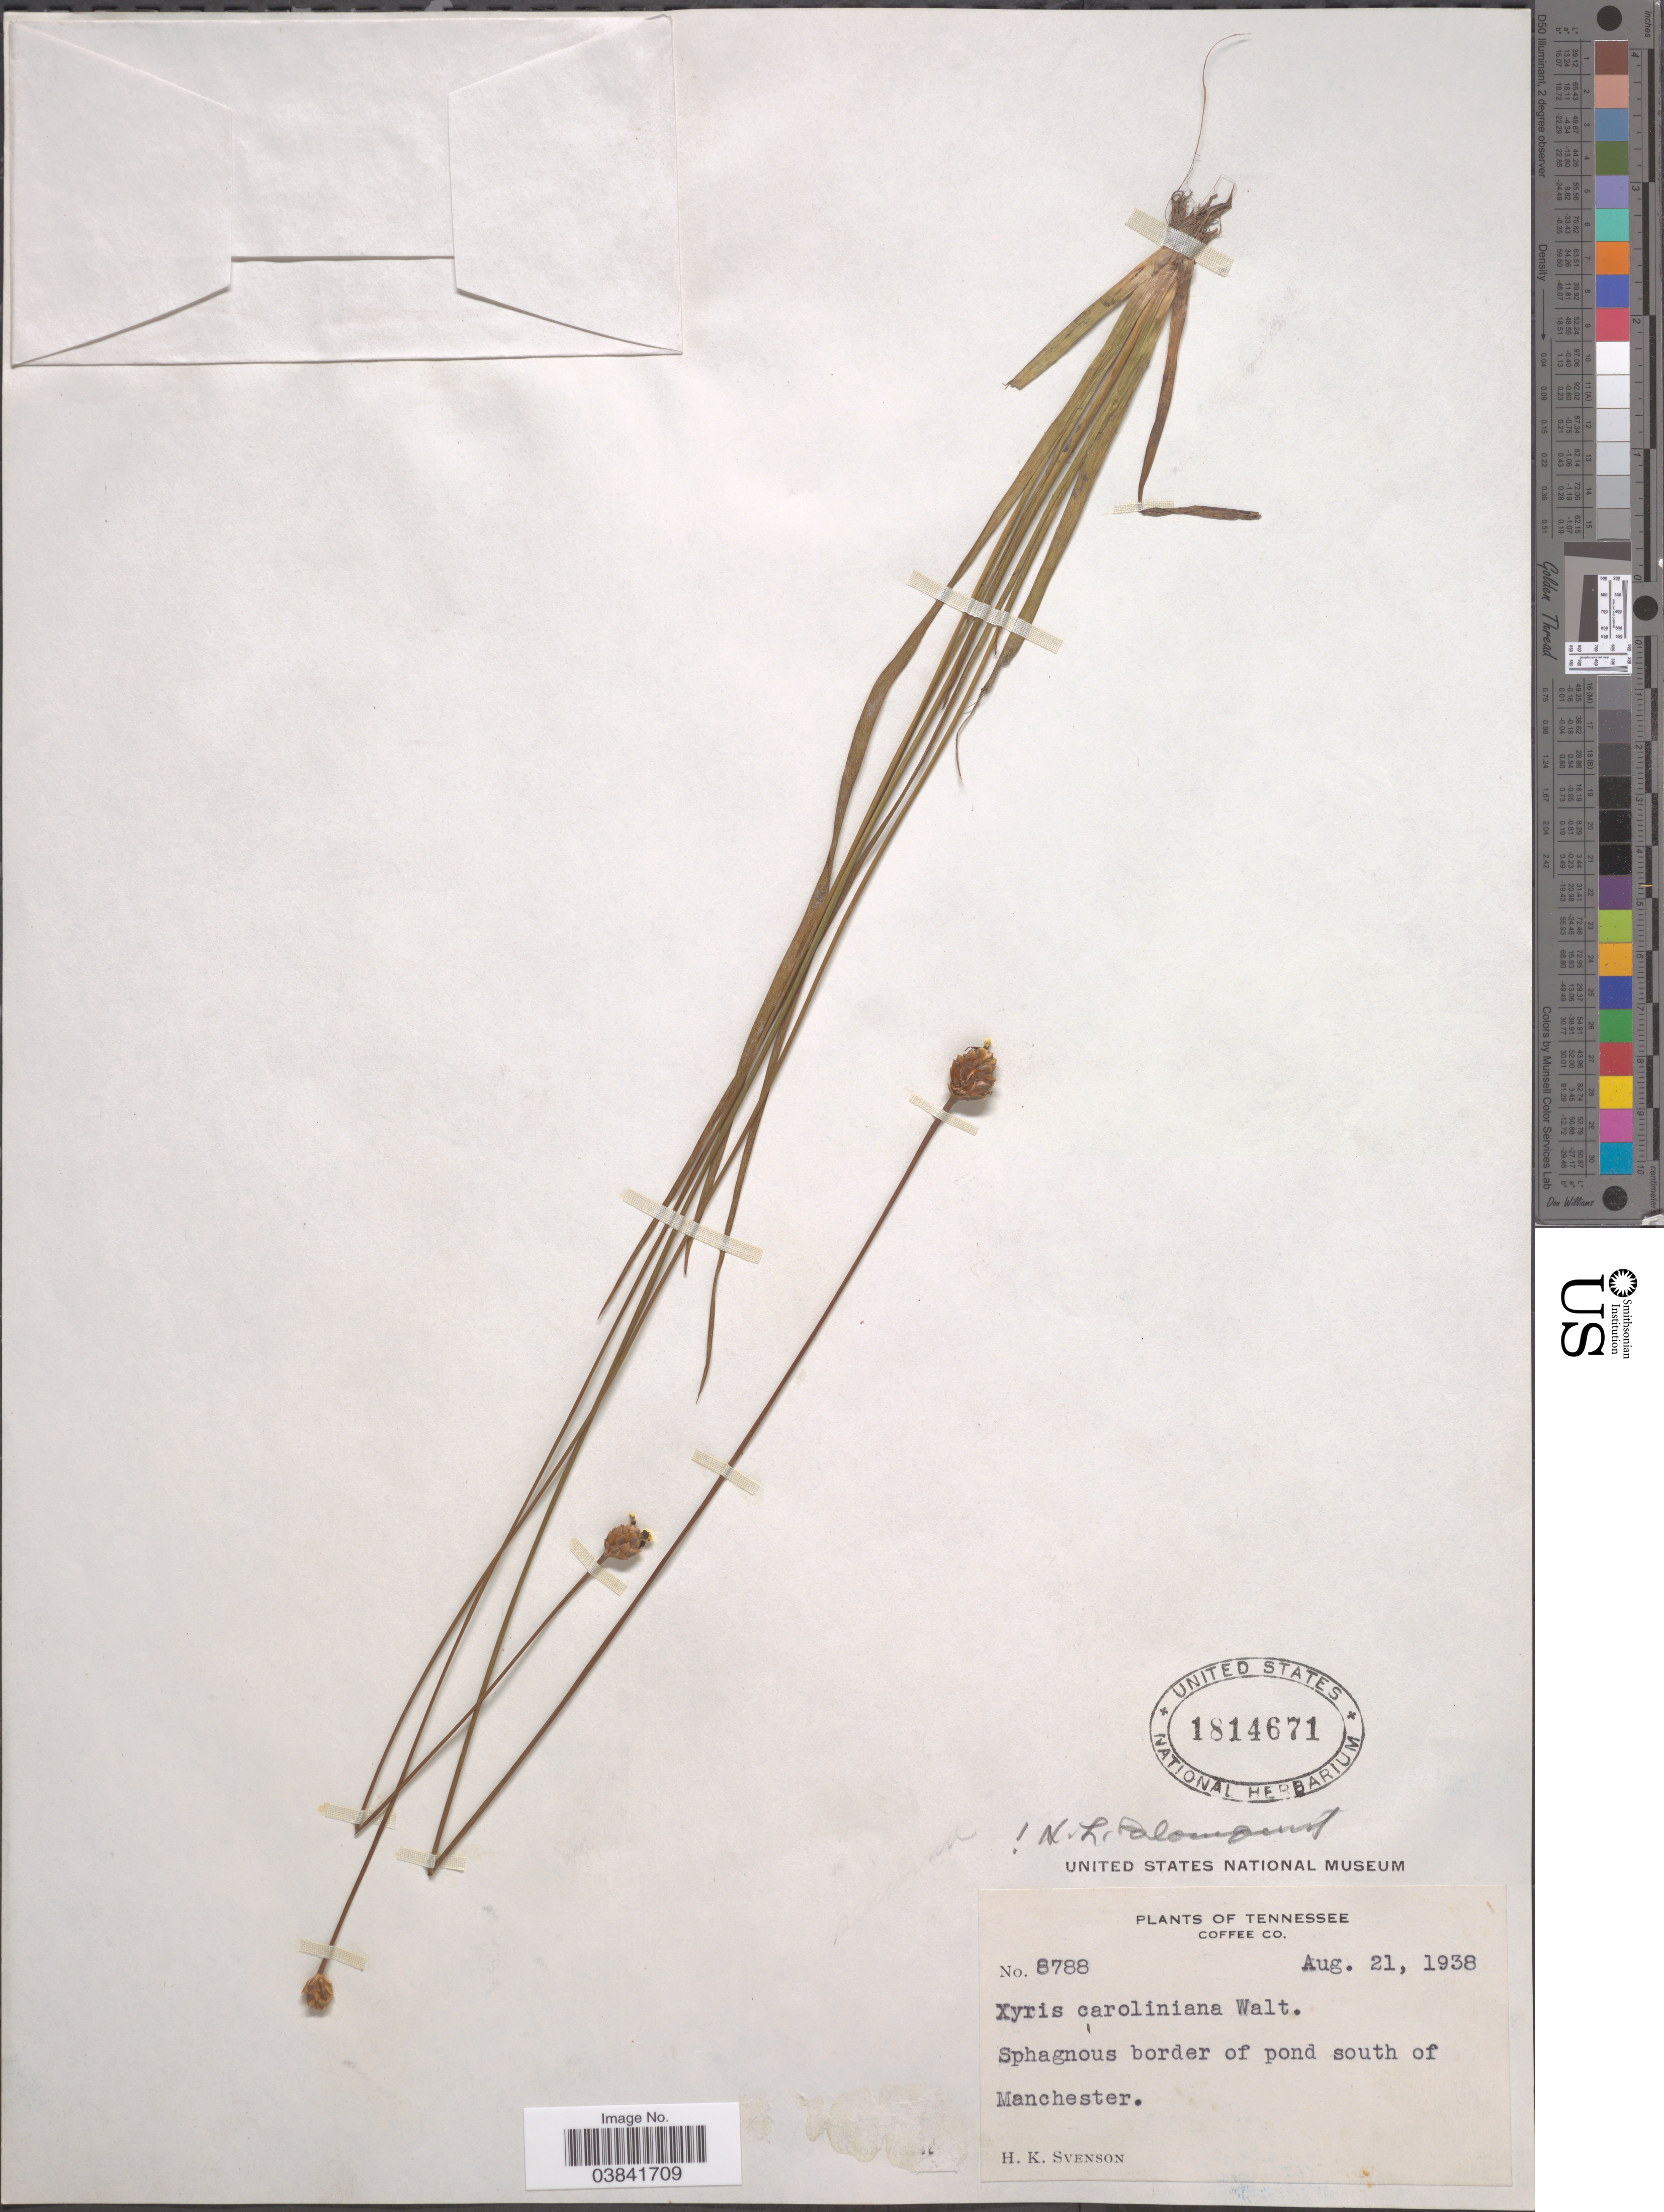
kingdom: Plantae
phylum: Tracheophyta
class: Liliopsida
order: Poales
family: Xyridaceae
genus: Xyris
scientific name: Xyris difformis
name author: Chapm.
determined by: Strong, Mark T., (BOT), Smithsonian Institution - National Museum of Natural History (UNITED STATES)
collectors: H. K. Svenson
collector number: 8788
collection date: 1938-08-21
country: United States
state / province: Tennessee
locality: Coffee Co. Border of pond south of Manchester.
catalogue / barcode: US 1814671